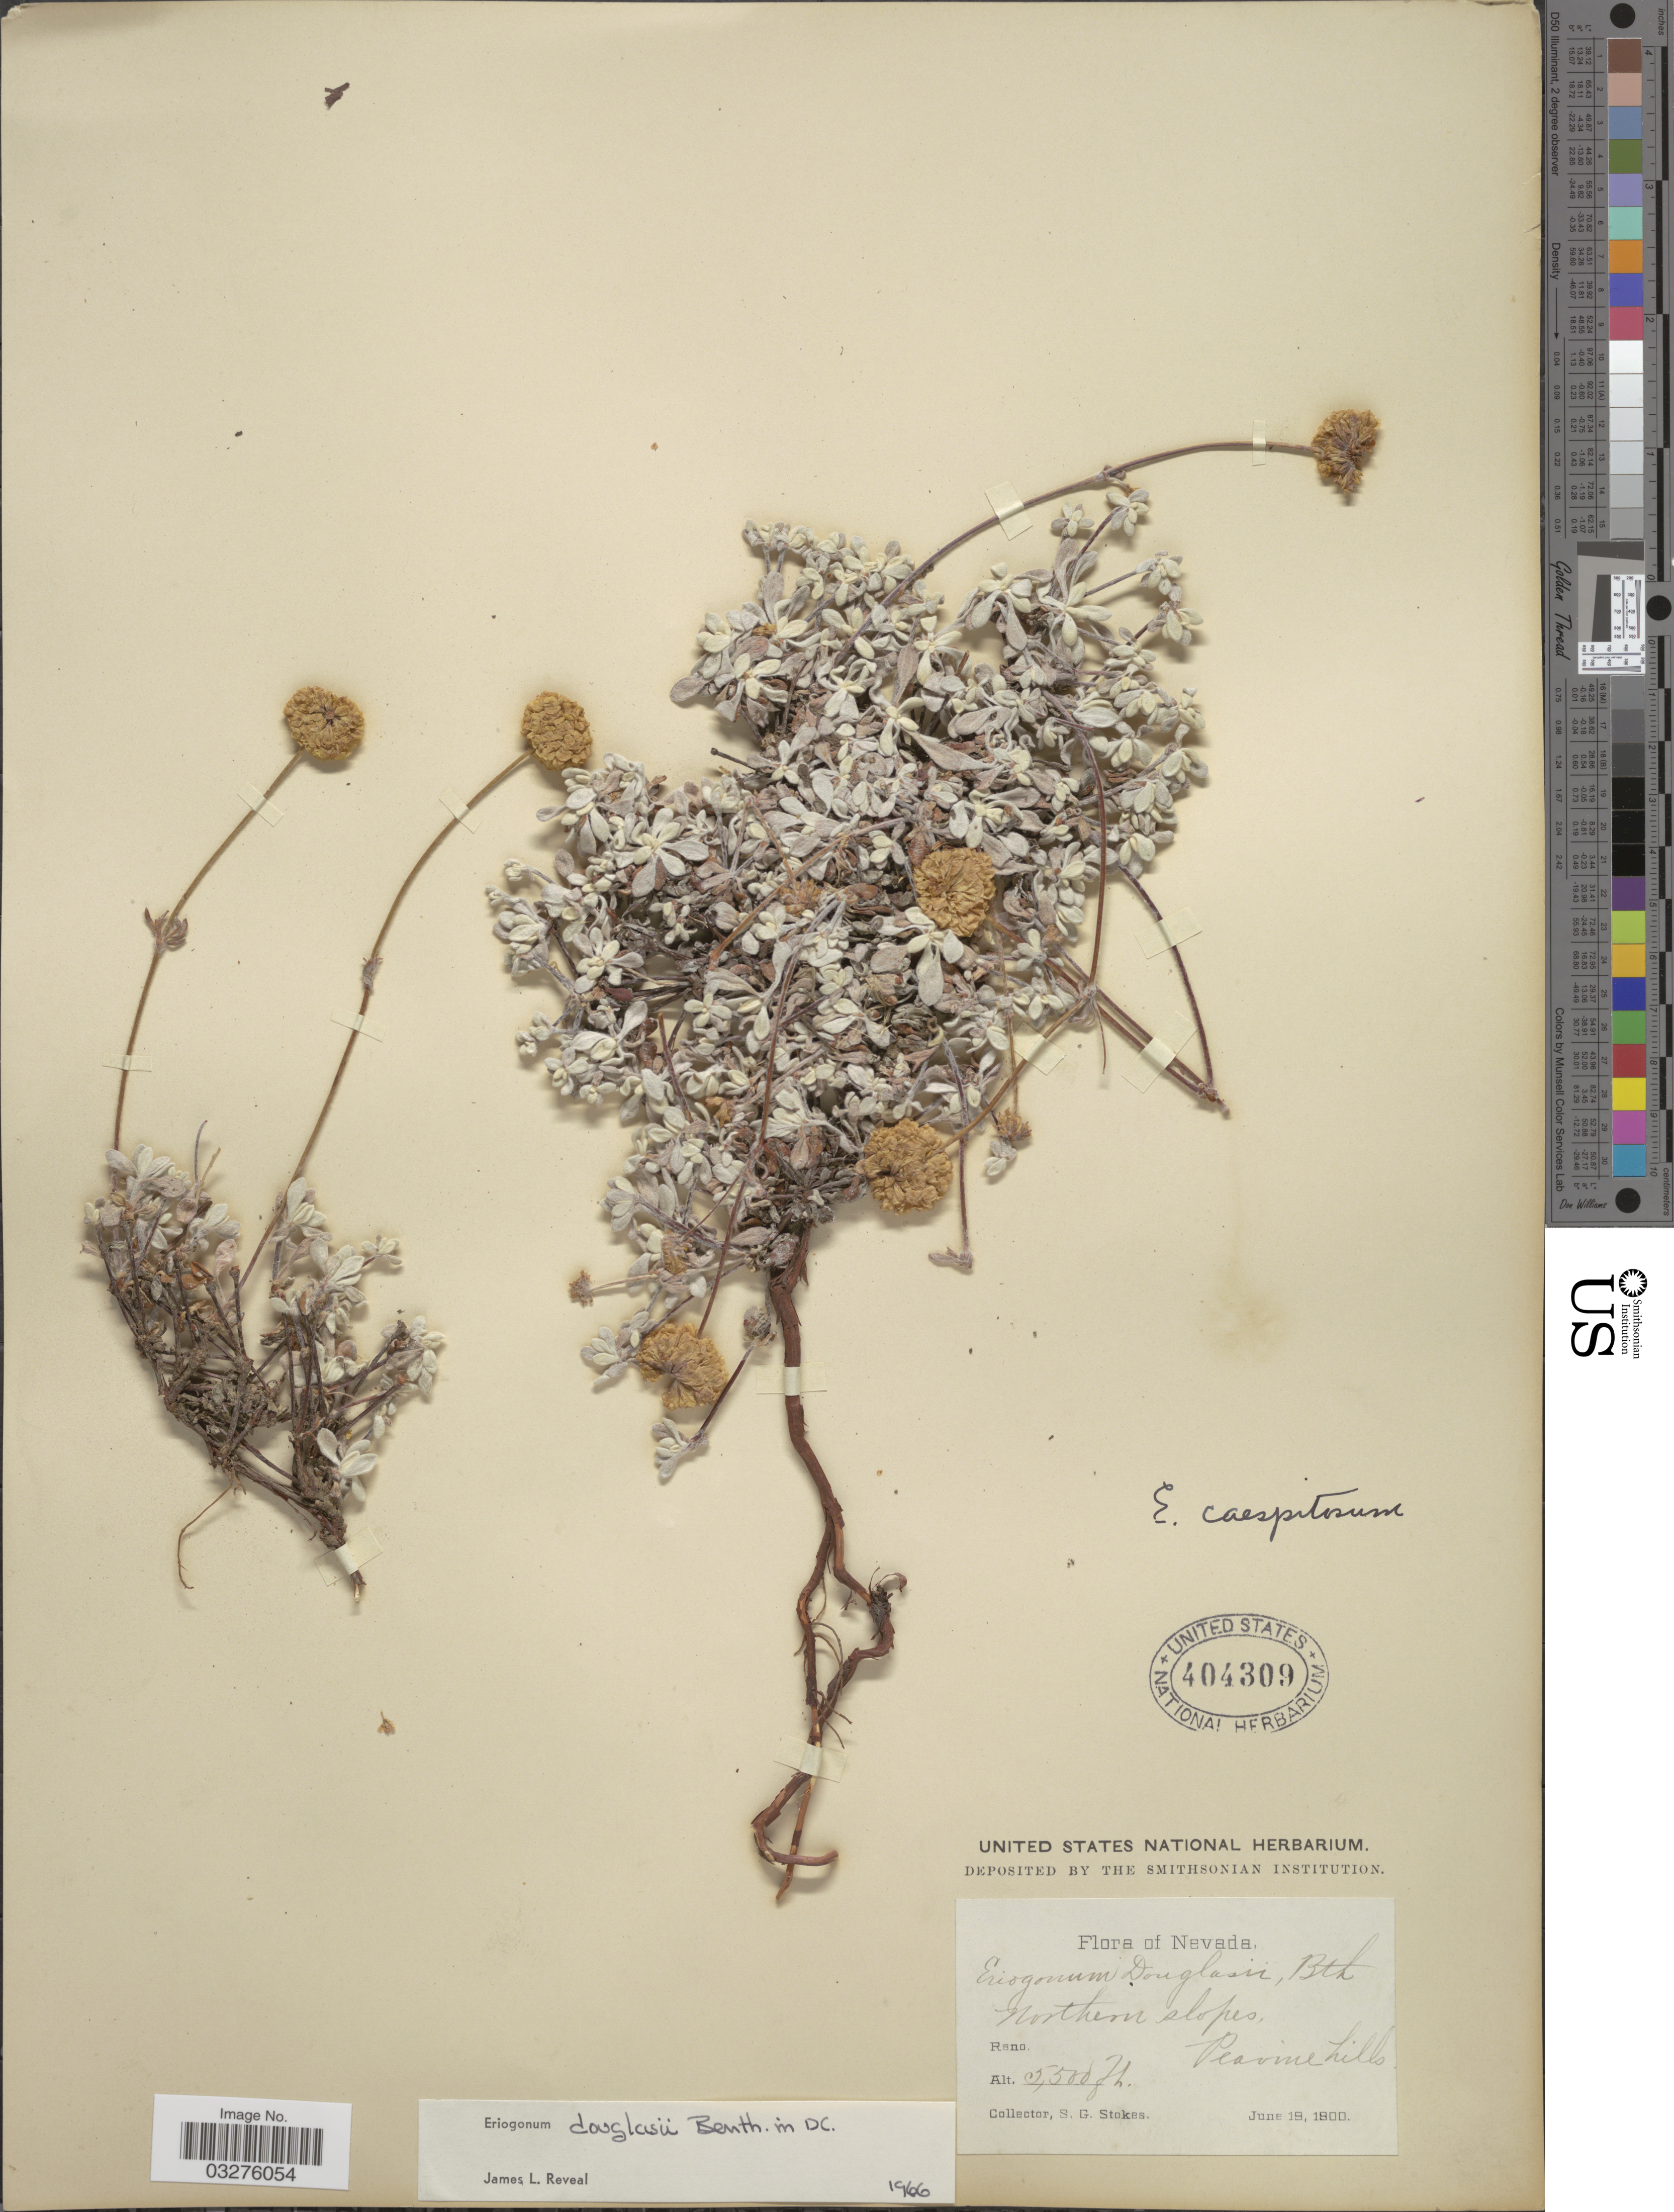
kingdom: Plantae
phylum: Tracheophyta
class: Magnoliopsida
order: Caryophyllales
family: Polygonaceae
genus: Eriogonum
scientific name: Eriogonum douglasii var. douglasii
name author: Benth.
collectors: S. G. Stokes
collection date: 1900-06-19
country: United States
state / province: Nevada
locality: Northern slopes, Peavine hills. Reno.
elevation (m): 1676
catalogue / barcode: US 40409